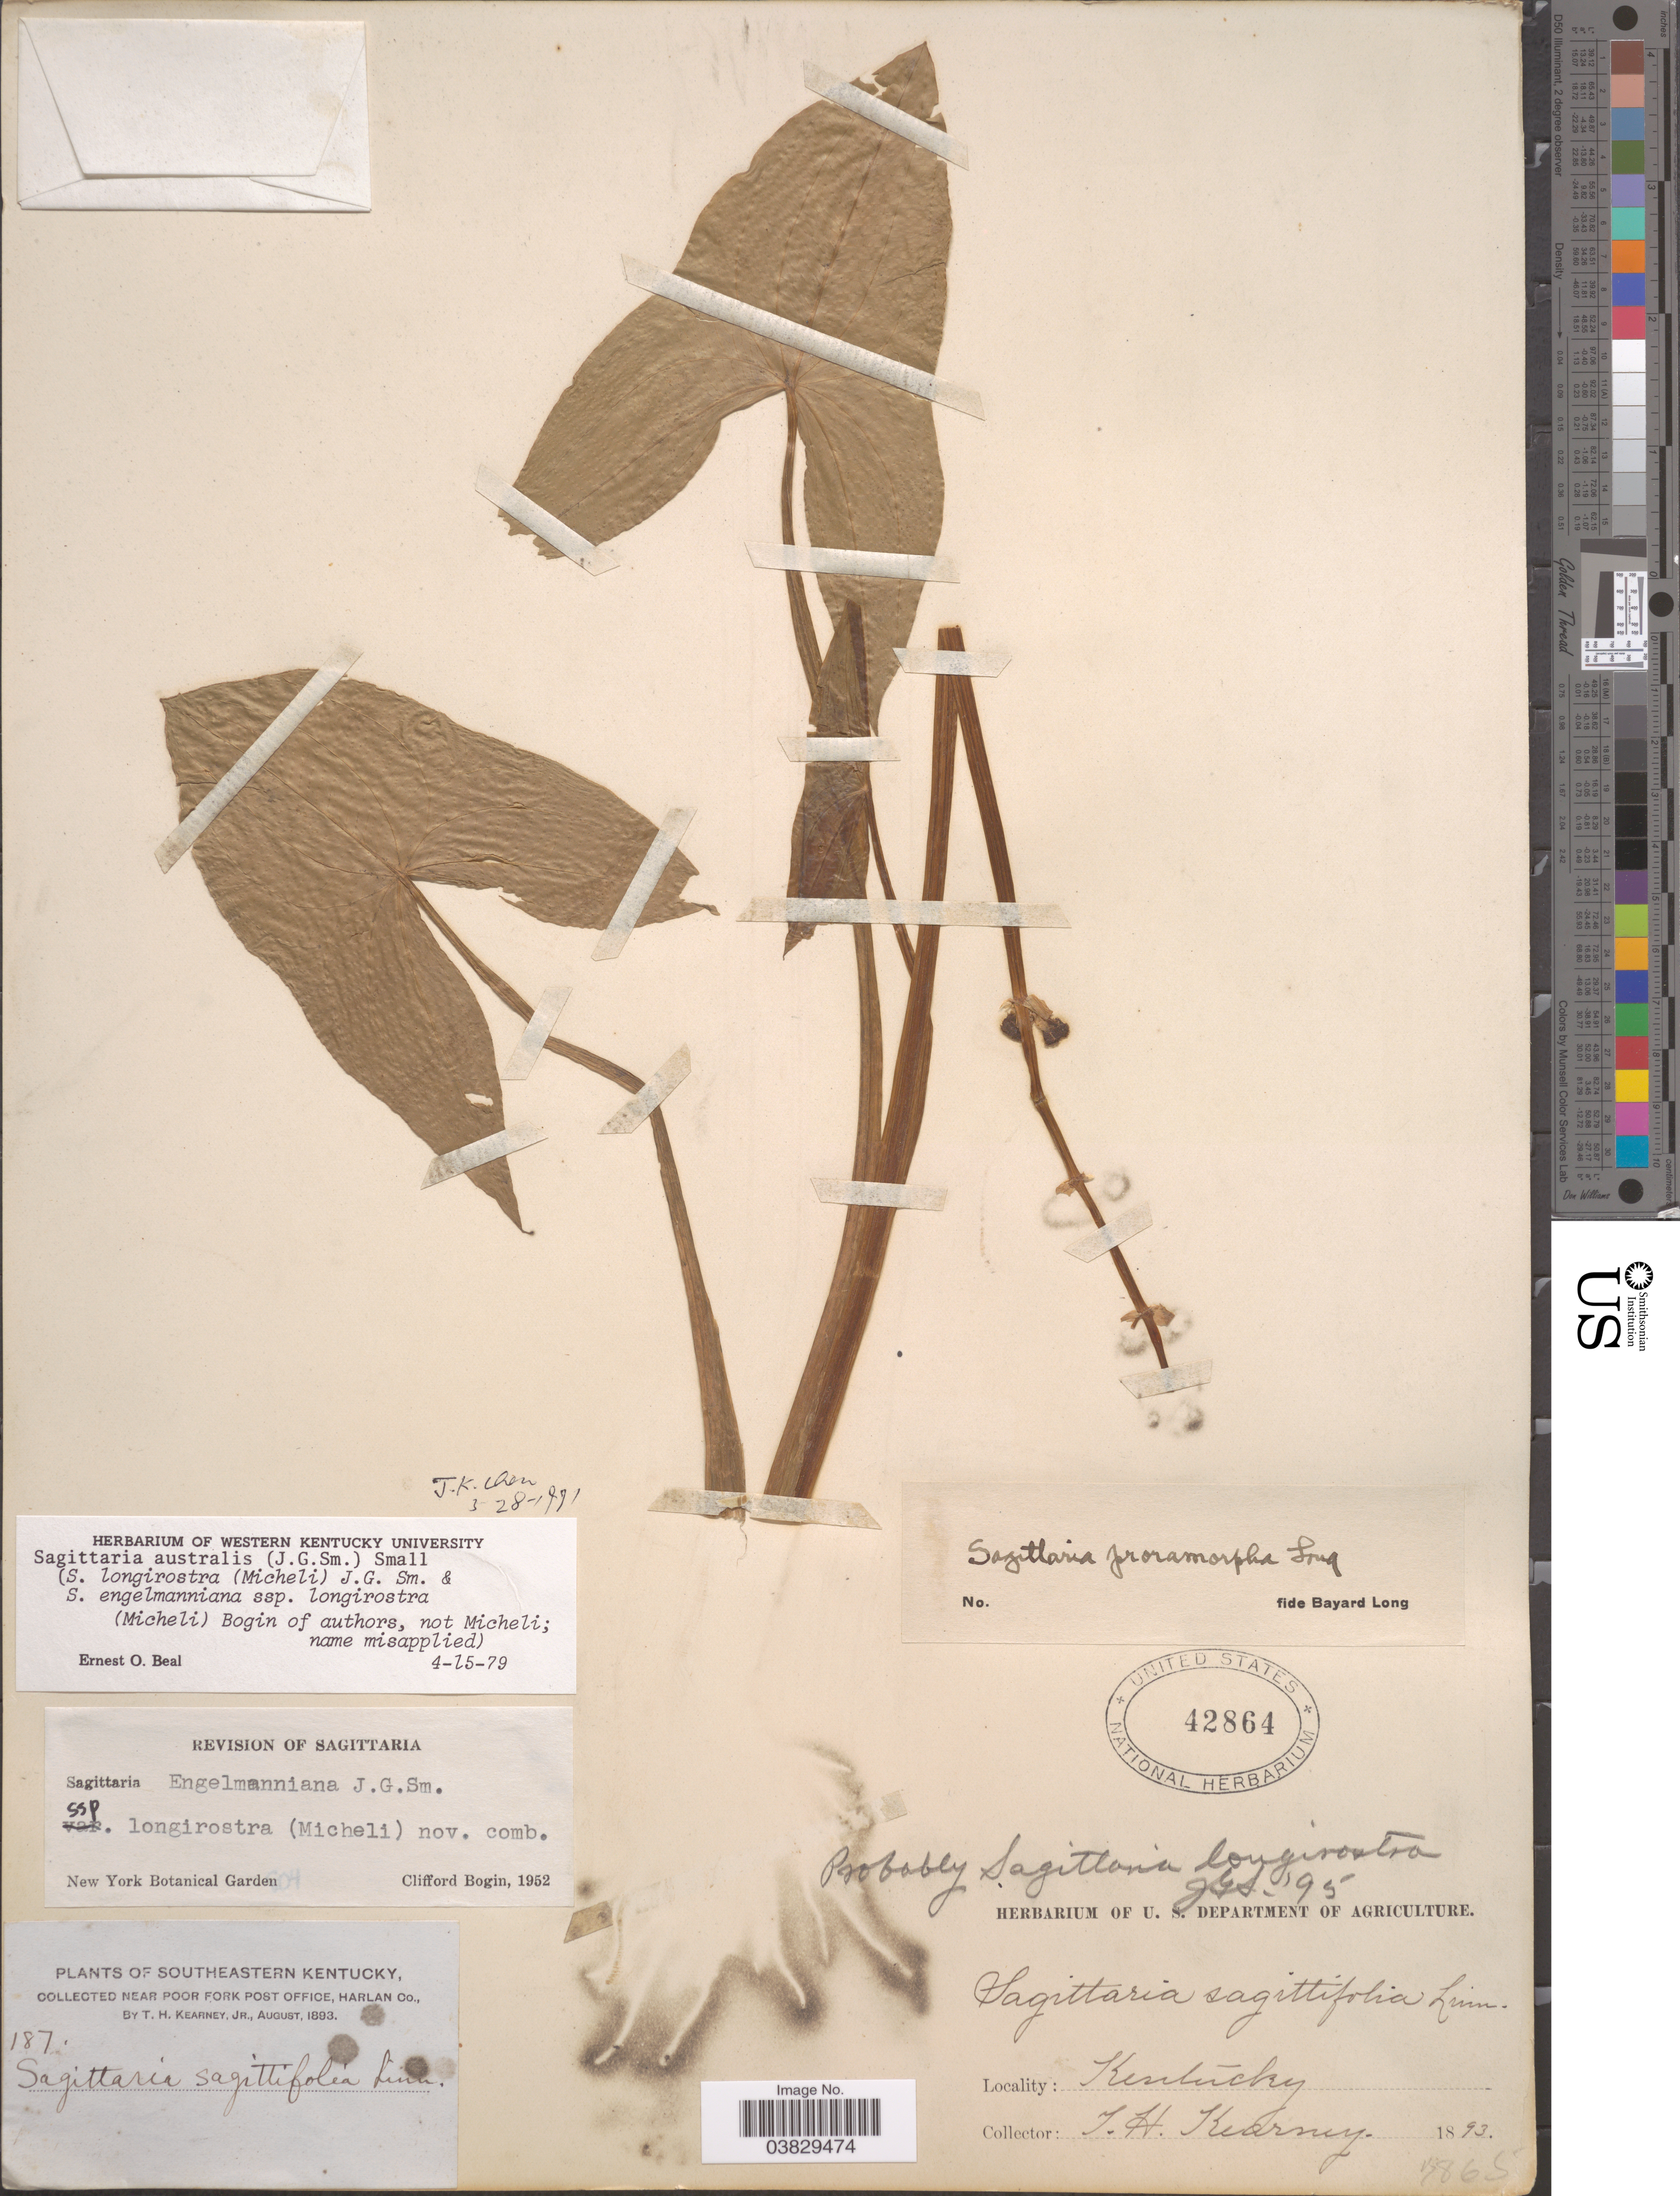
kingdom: Plantae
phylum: Tracheophyta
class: Liliopsida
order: Alismatales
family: Alismataceae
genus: Sagittaria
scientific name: Sagittaria australis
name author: (J.G. Sm. ex C. Mohr) Small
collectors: T. H. Kearney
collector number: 187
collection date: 1893-08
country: United States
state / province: Kentucky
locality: Southeastern Kentucky. Near Poor Fork Post Office, Harlan Co.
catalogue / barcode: US 42864